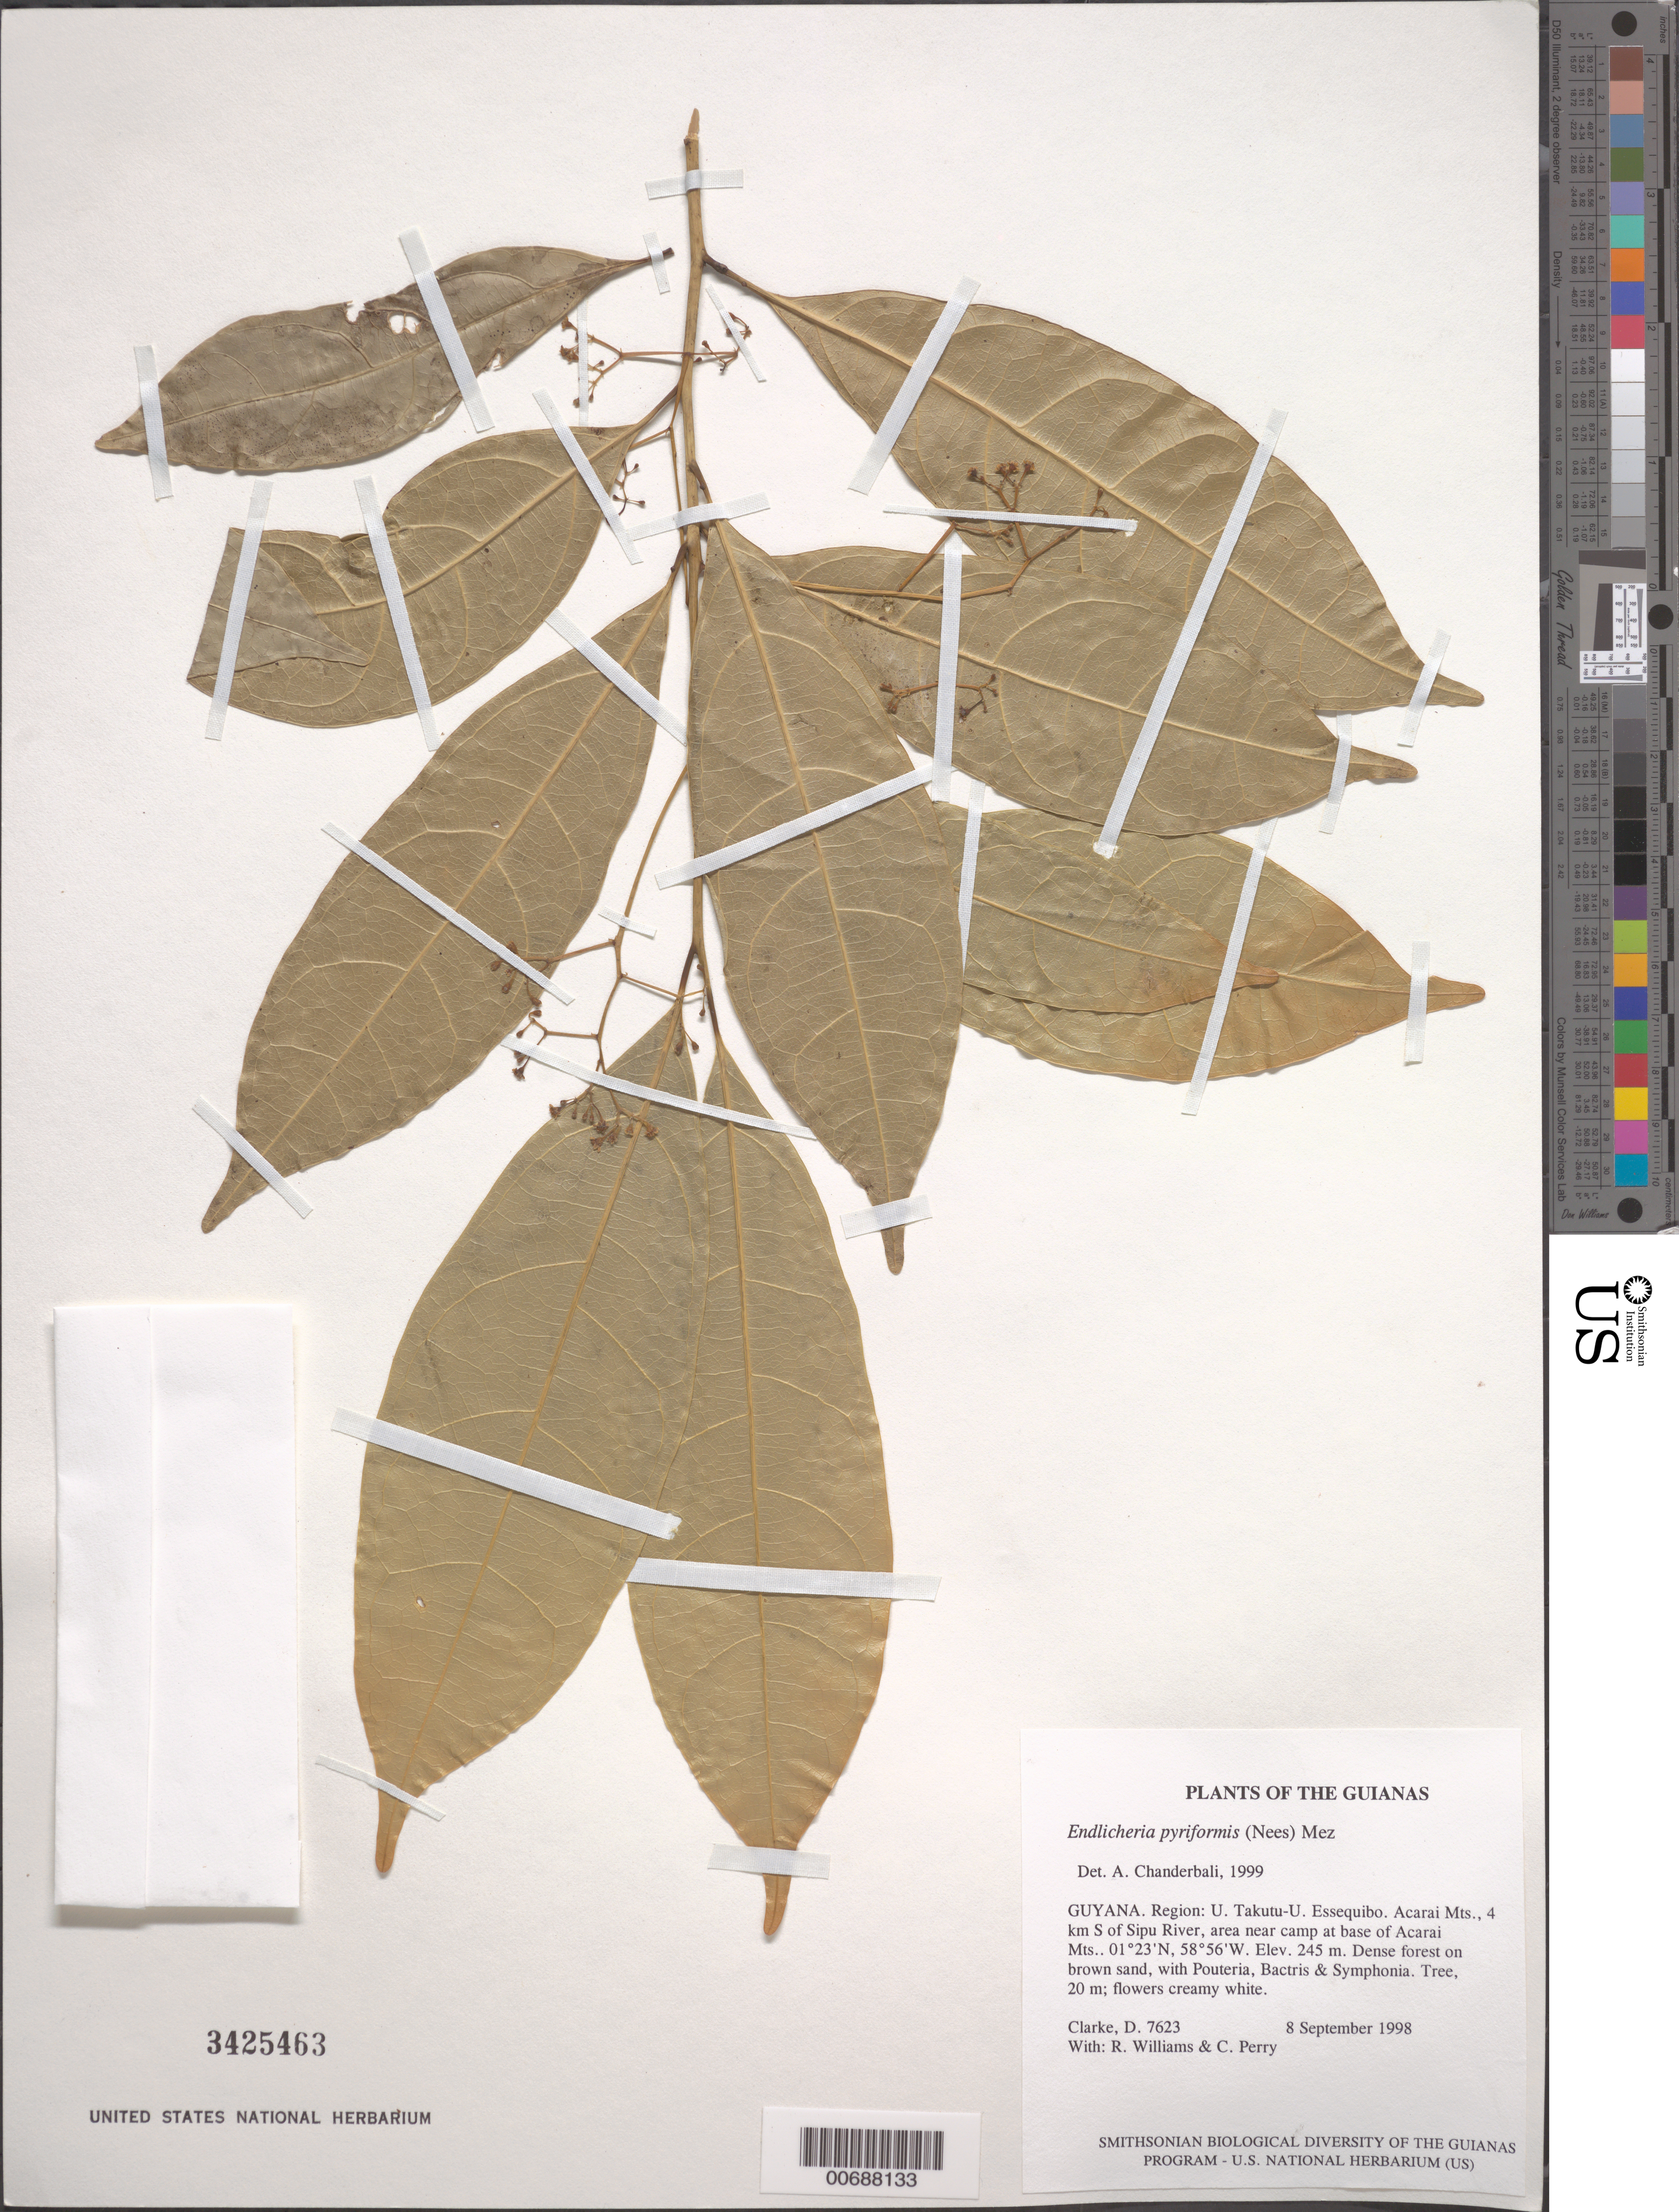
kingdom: Plantae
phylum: Tracheophyta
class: Magnoliopsida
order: Laurales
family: Lauraceae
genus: Endlicheria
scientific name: Endlicheria pyriformis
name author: (Nees) Mez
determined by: Chanderbali, Andre Shashi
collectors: H. D. Clarke, R. Williams & C. Perry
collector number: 7623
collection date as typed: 8 September 1998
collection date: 1998-09-08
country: Guyana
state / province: U. Takutu-U. Essequibo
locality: Acarai Mts., 4 km S of Sipu River, area near camp at base of Acarai Mts.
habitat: Dense forest on brown sand, with Pouteria, Bactris & Symphonia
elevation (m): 245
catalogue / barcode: US 3425463